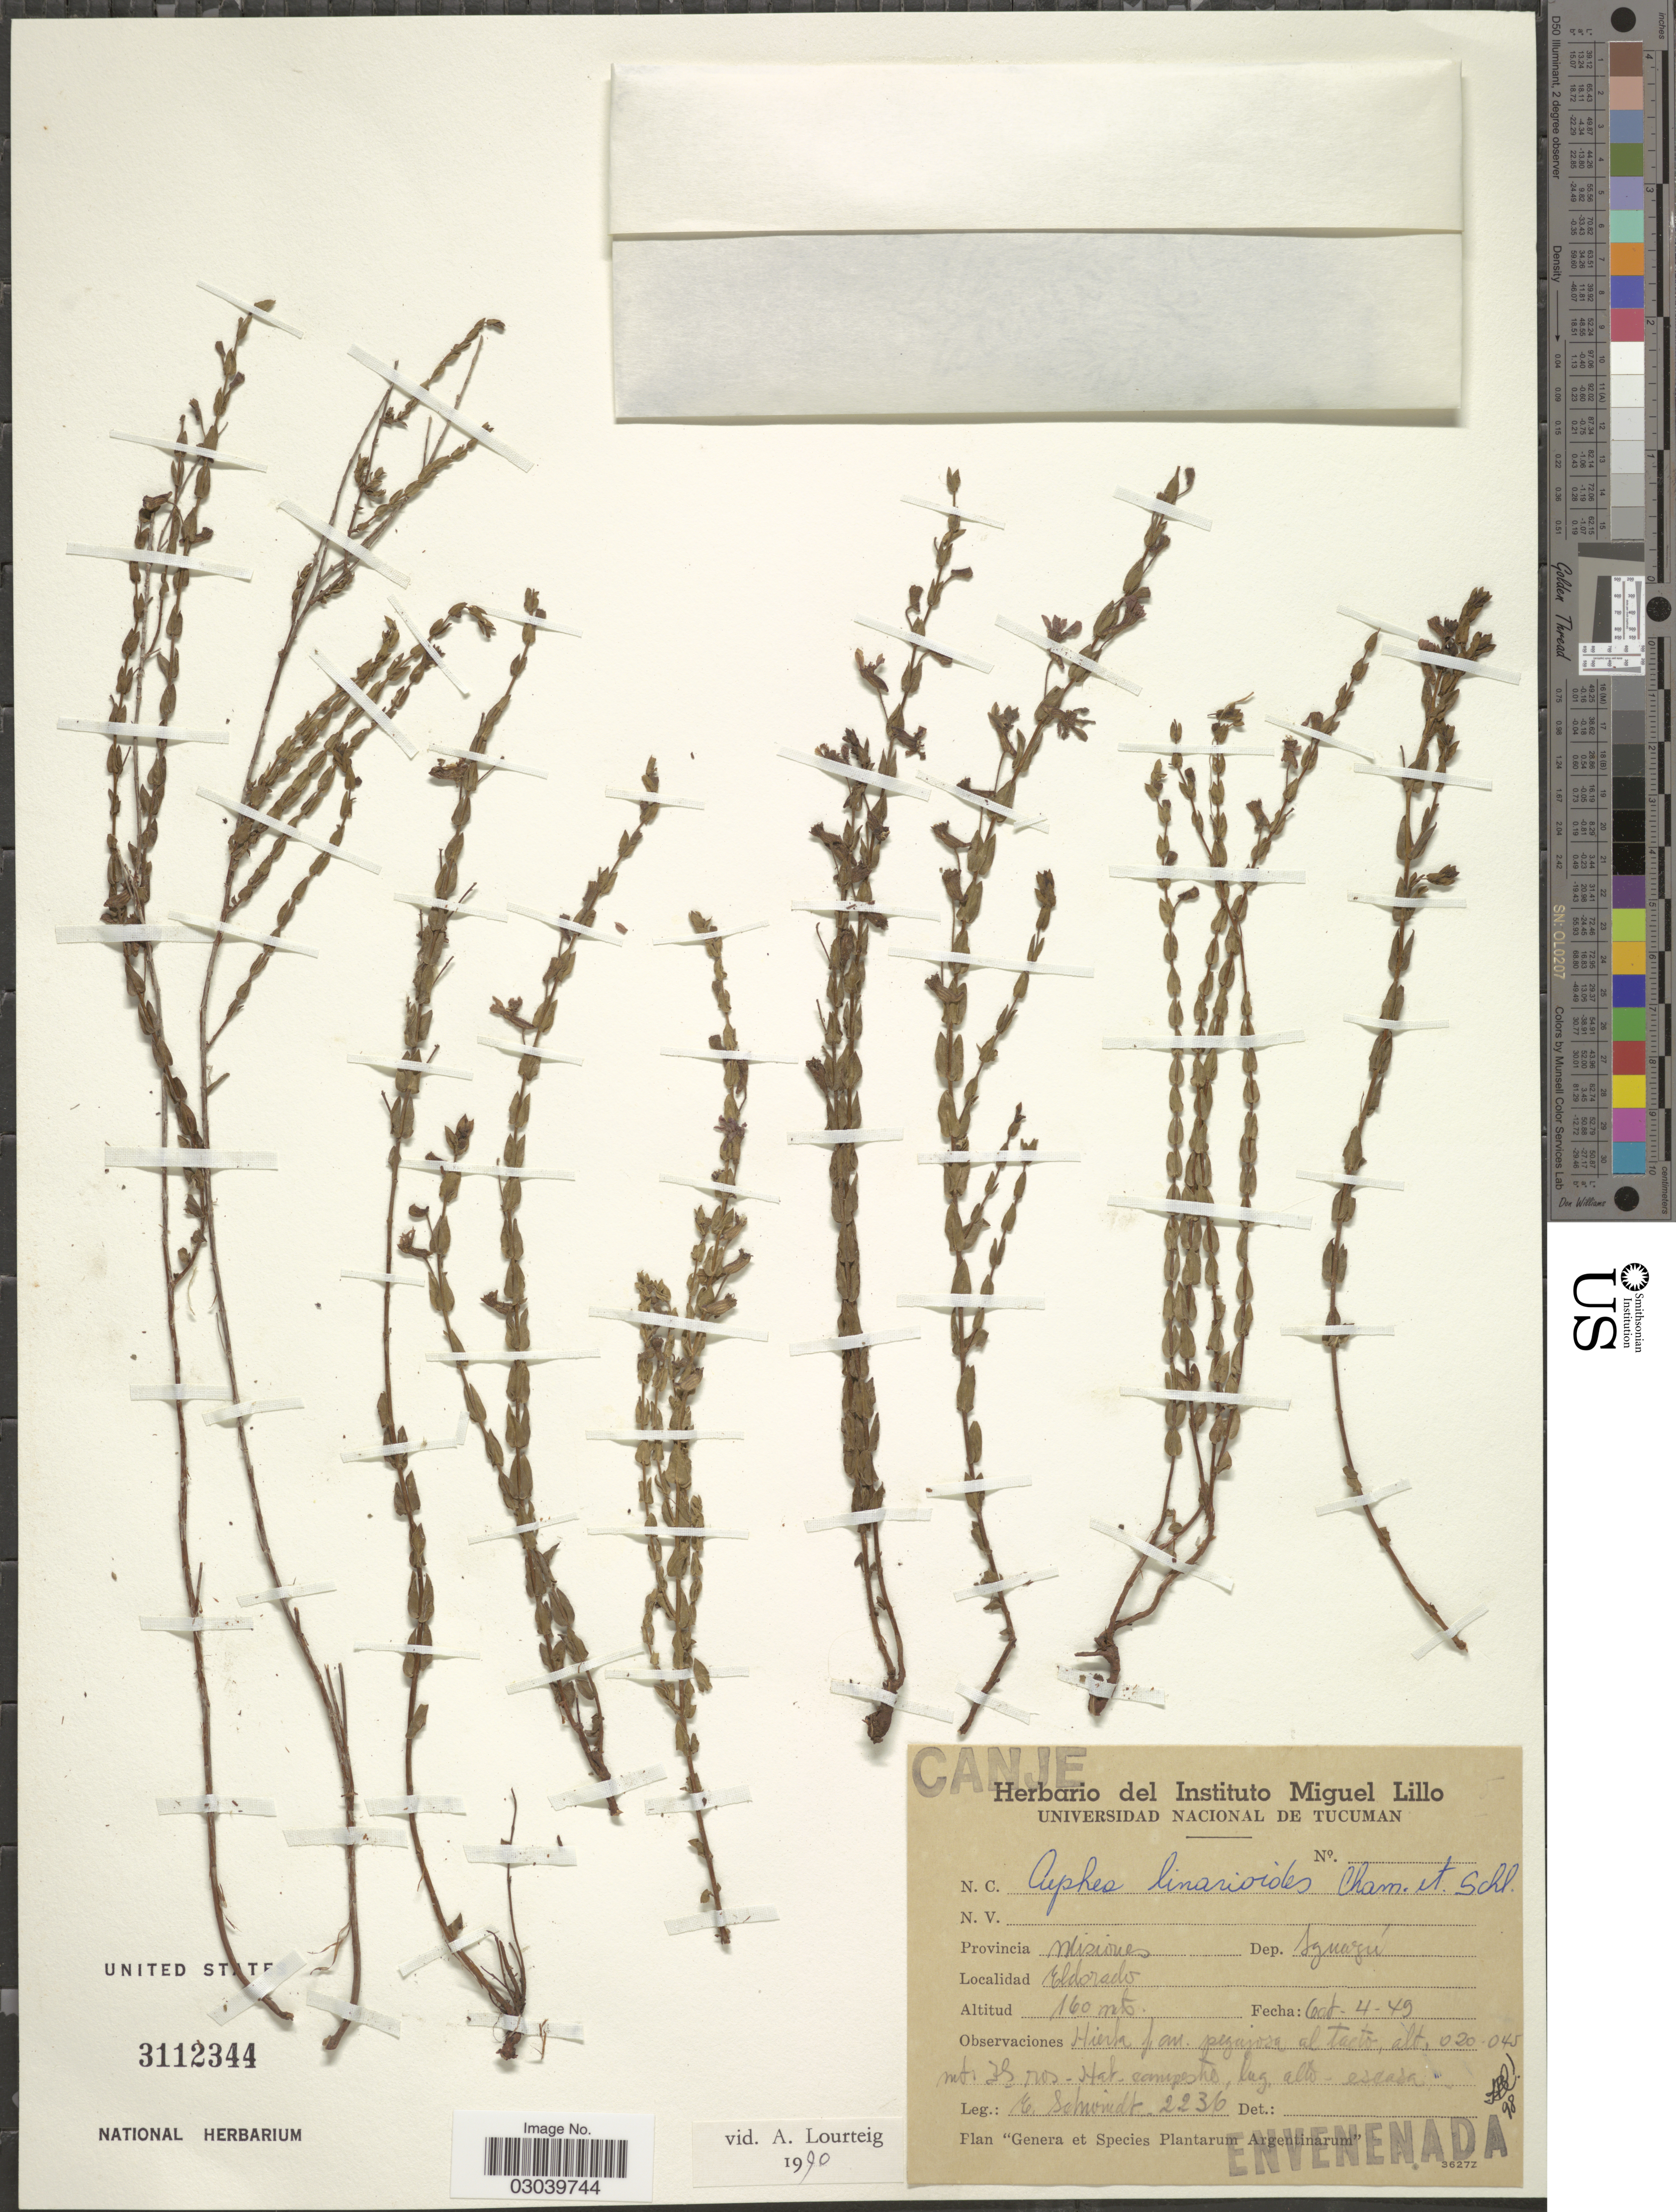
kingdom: Plantae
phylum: Tracheophyta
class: Magnoliopsida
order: Myrtales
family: Lythraceae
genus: Cuphea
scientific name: Cuphea linarioides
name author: Cham. & Schltdl.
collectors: E. Schwindt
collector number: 2236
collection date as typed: Transcribed d/m/y: 4/10/49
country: Argentina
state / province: Misiones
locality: Dep. Iguazú. El Dorado.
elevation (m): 160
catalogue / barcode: US 3112344